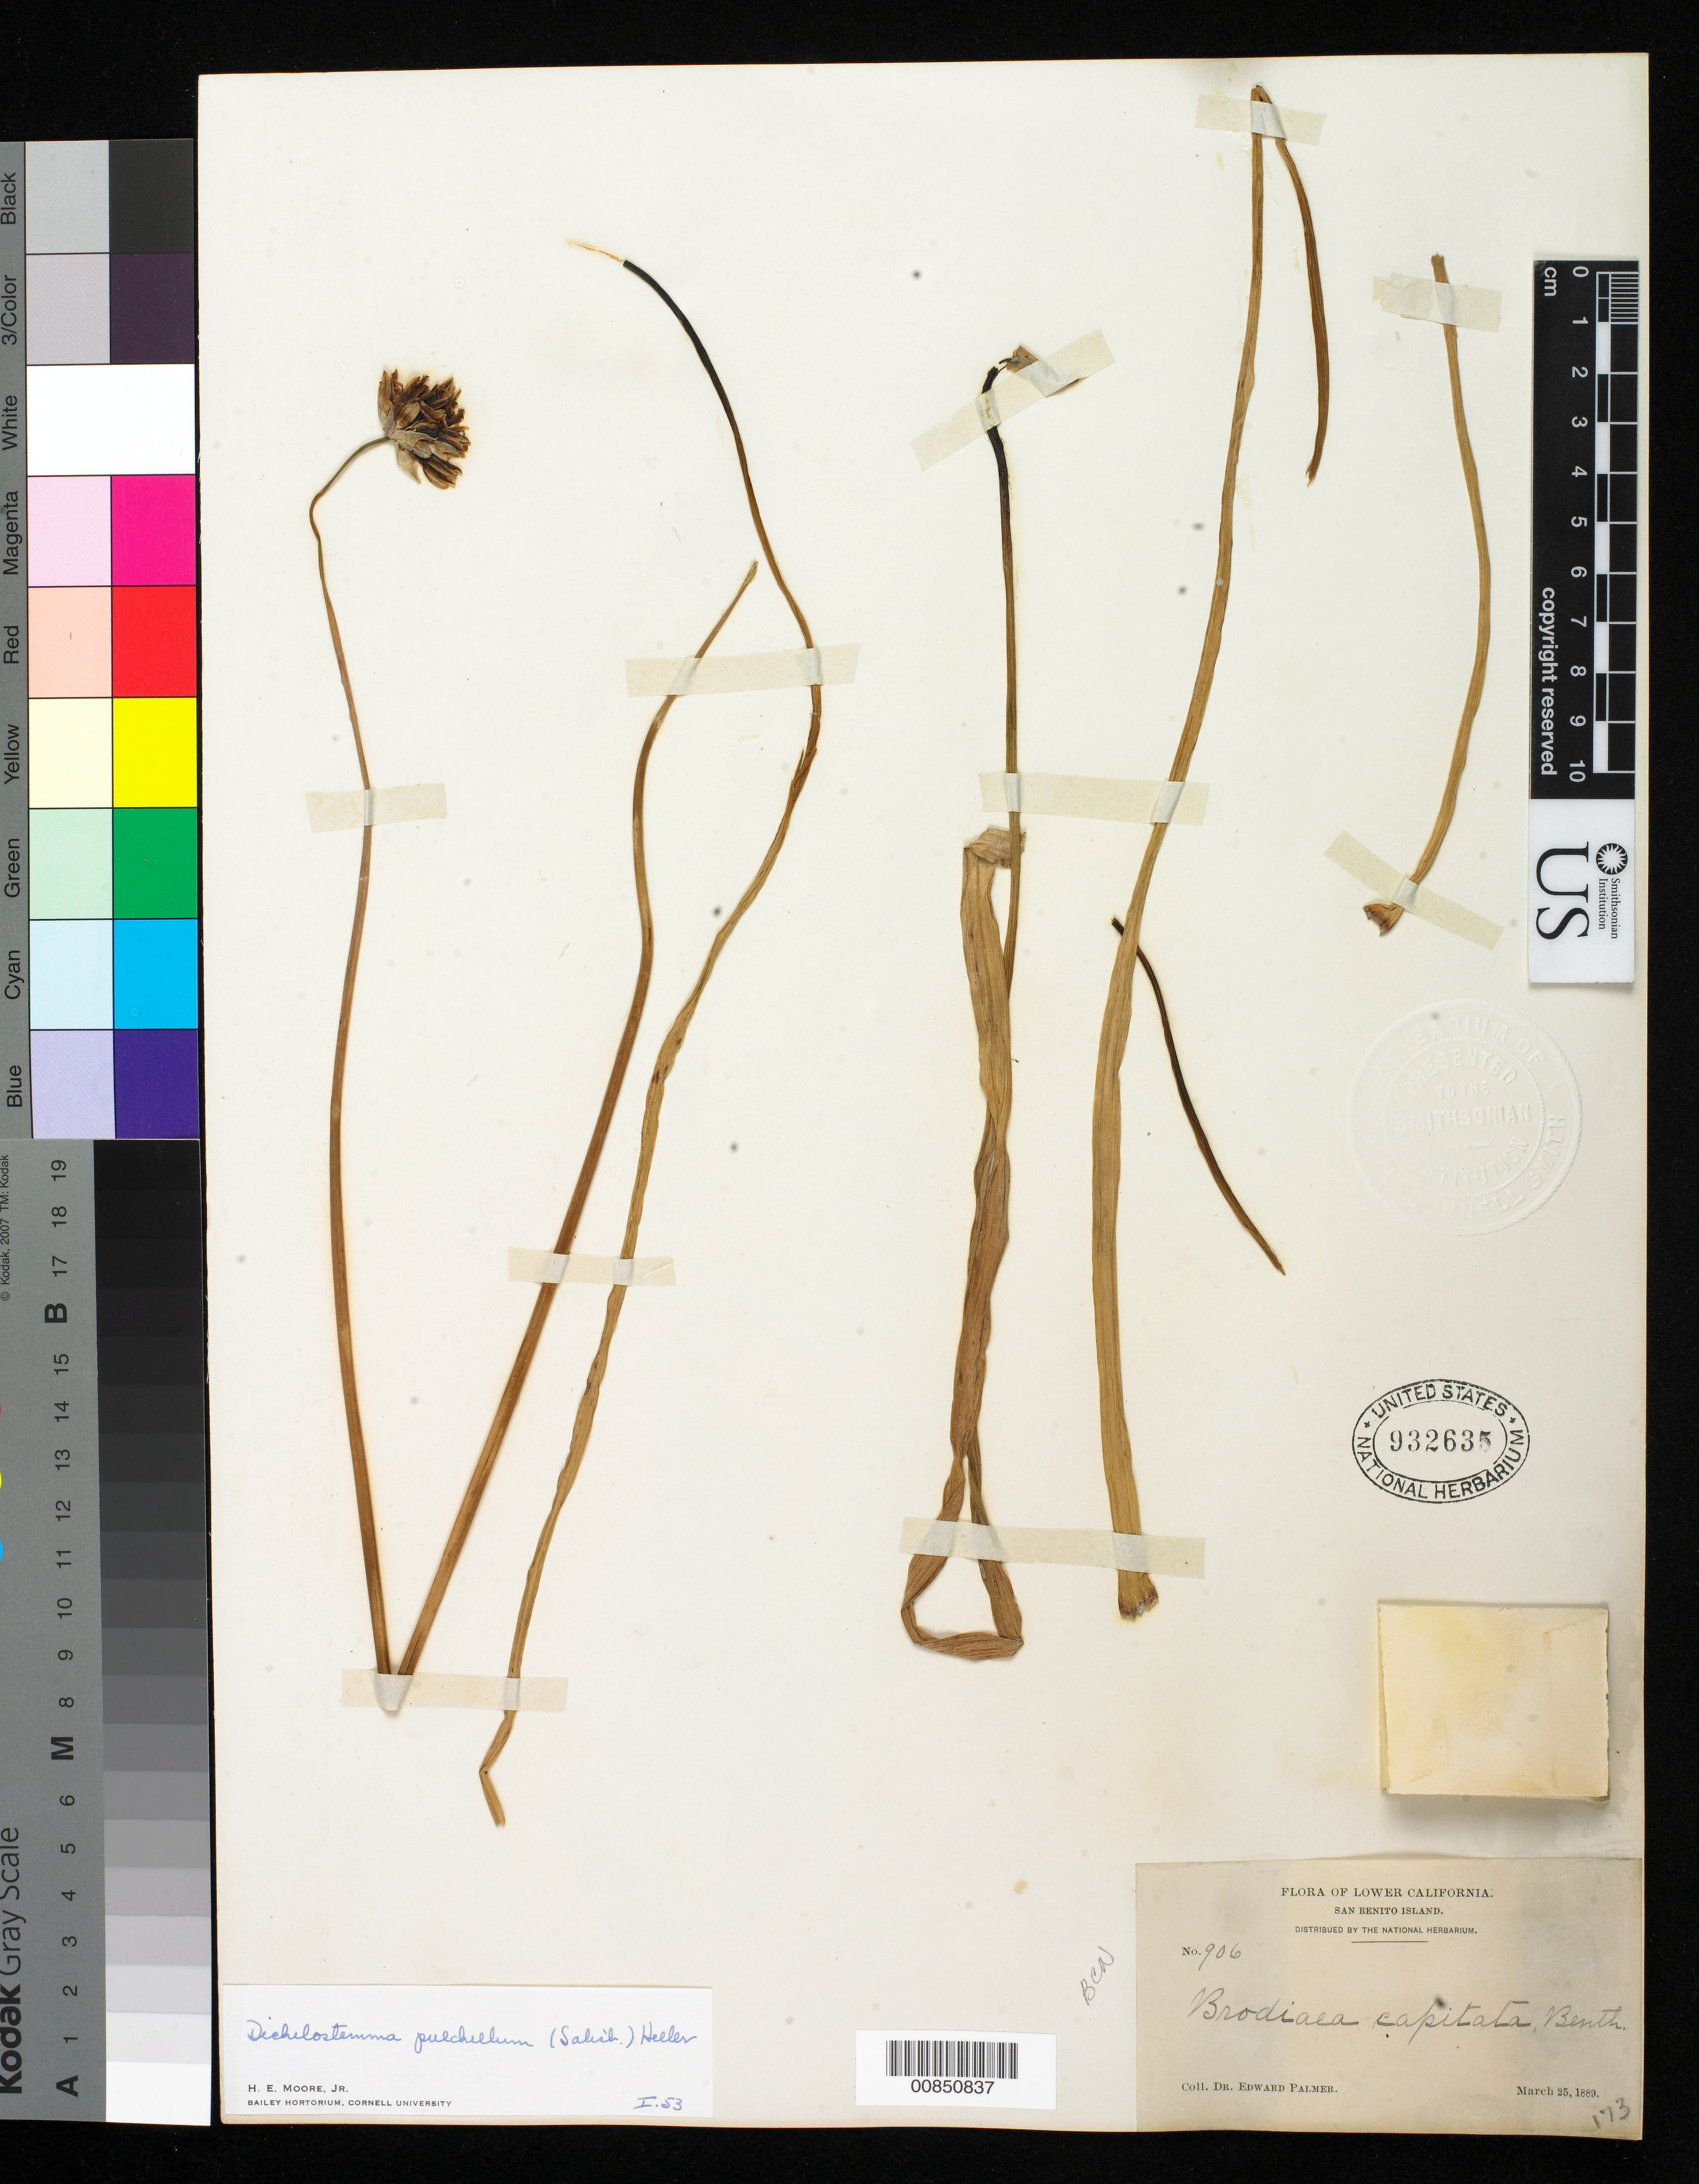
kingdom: Plantae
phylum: Tracheophyta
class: Liliopsida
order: Asparagales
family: Asparagaceae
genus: Dichelostemma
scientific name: Dichelostemma pulchellum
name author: (Salisb.) A. Heller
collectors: E. Palmer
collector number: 906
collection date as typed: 25 Mar 1889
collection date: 1889-03-25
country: Mexico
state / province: Baja California Norte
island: San Benito I.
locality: San Benito Island.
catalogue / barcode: US 932635